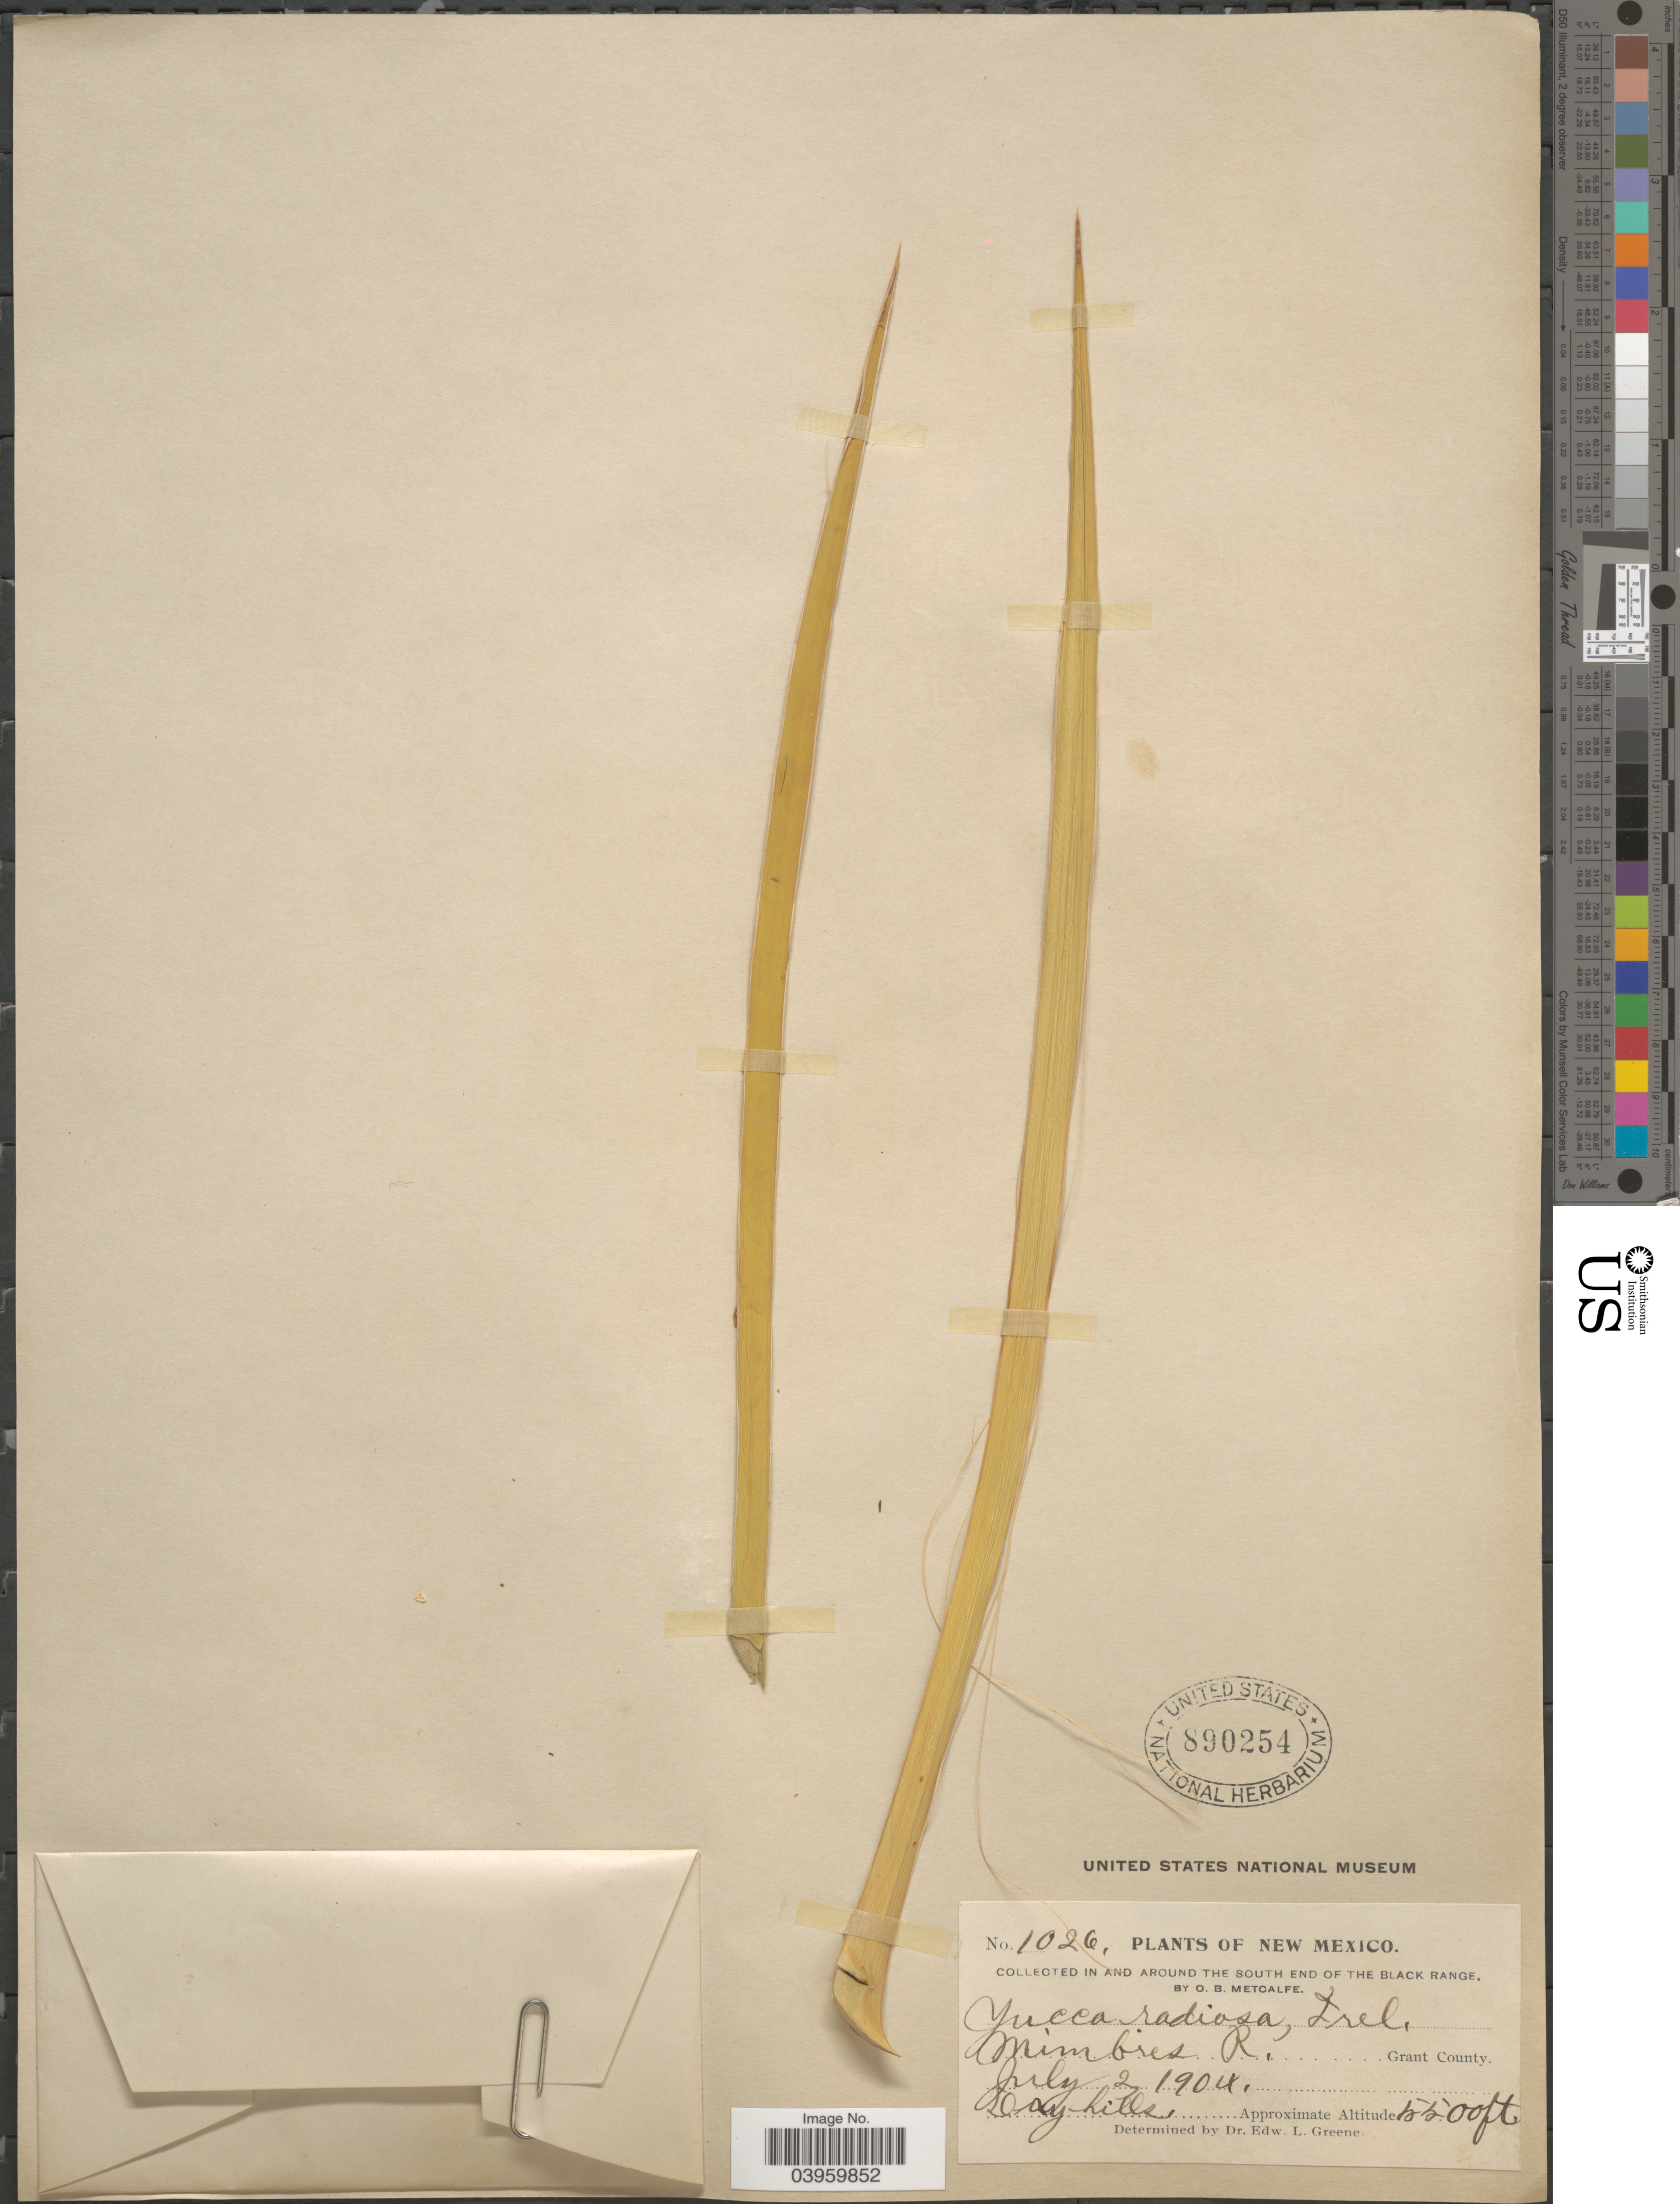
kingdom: Plantae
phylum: Tracheophyta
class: Liliopsida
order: Asparagales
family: Asparagaceae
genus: Yucca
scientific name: Yucca elata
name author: (Engelm.) Engelm.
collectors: O. B. Metcalfe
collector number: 1026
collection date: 1904-07-02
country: United States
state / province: New Mexico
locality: Mimbres R. Grant County.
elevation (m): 1676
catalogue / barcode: US 890254